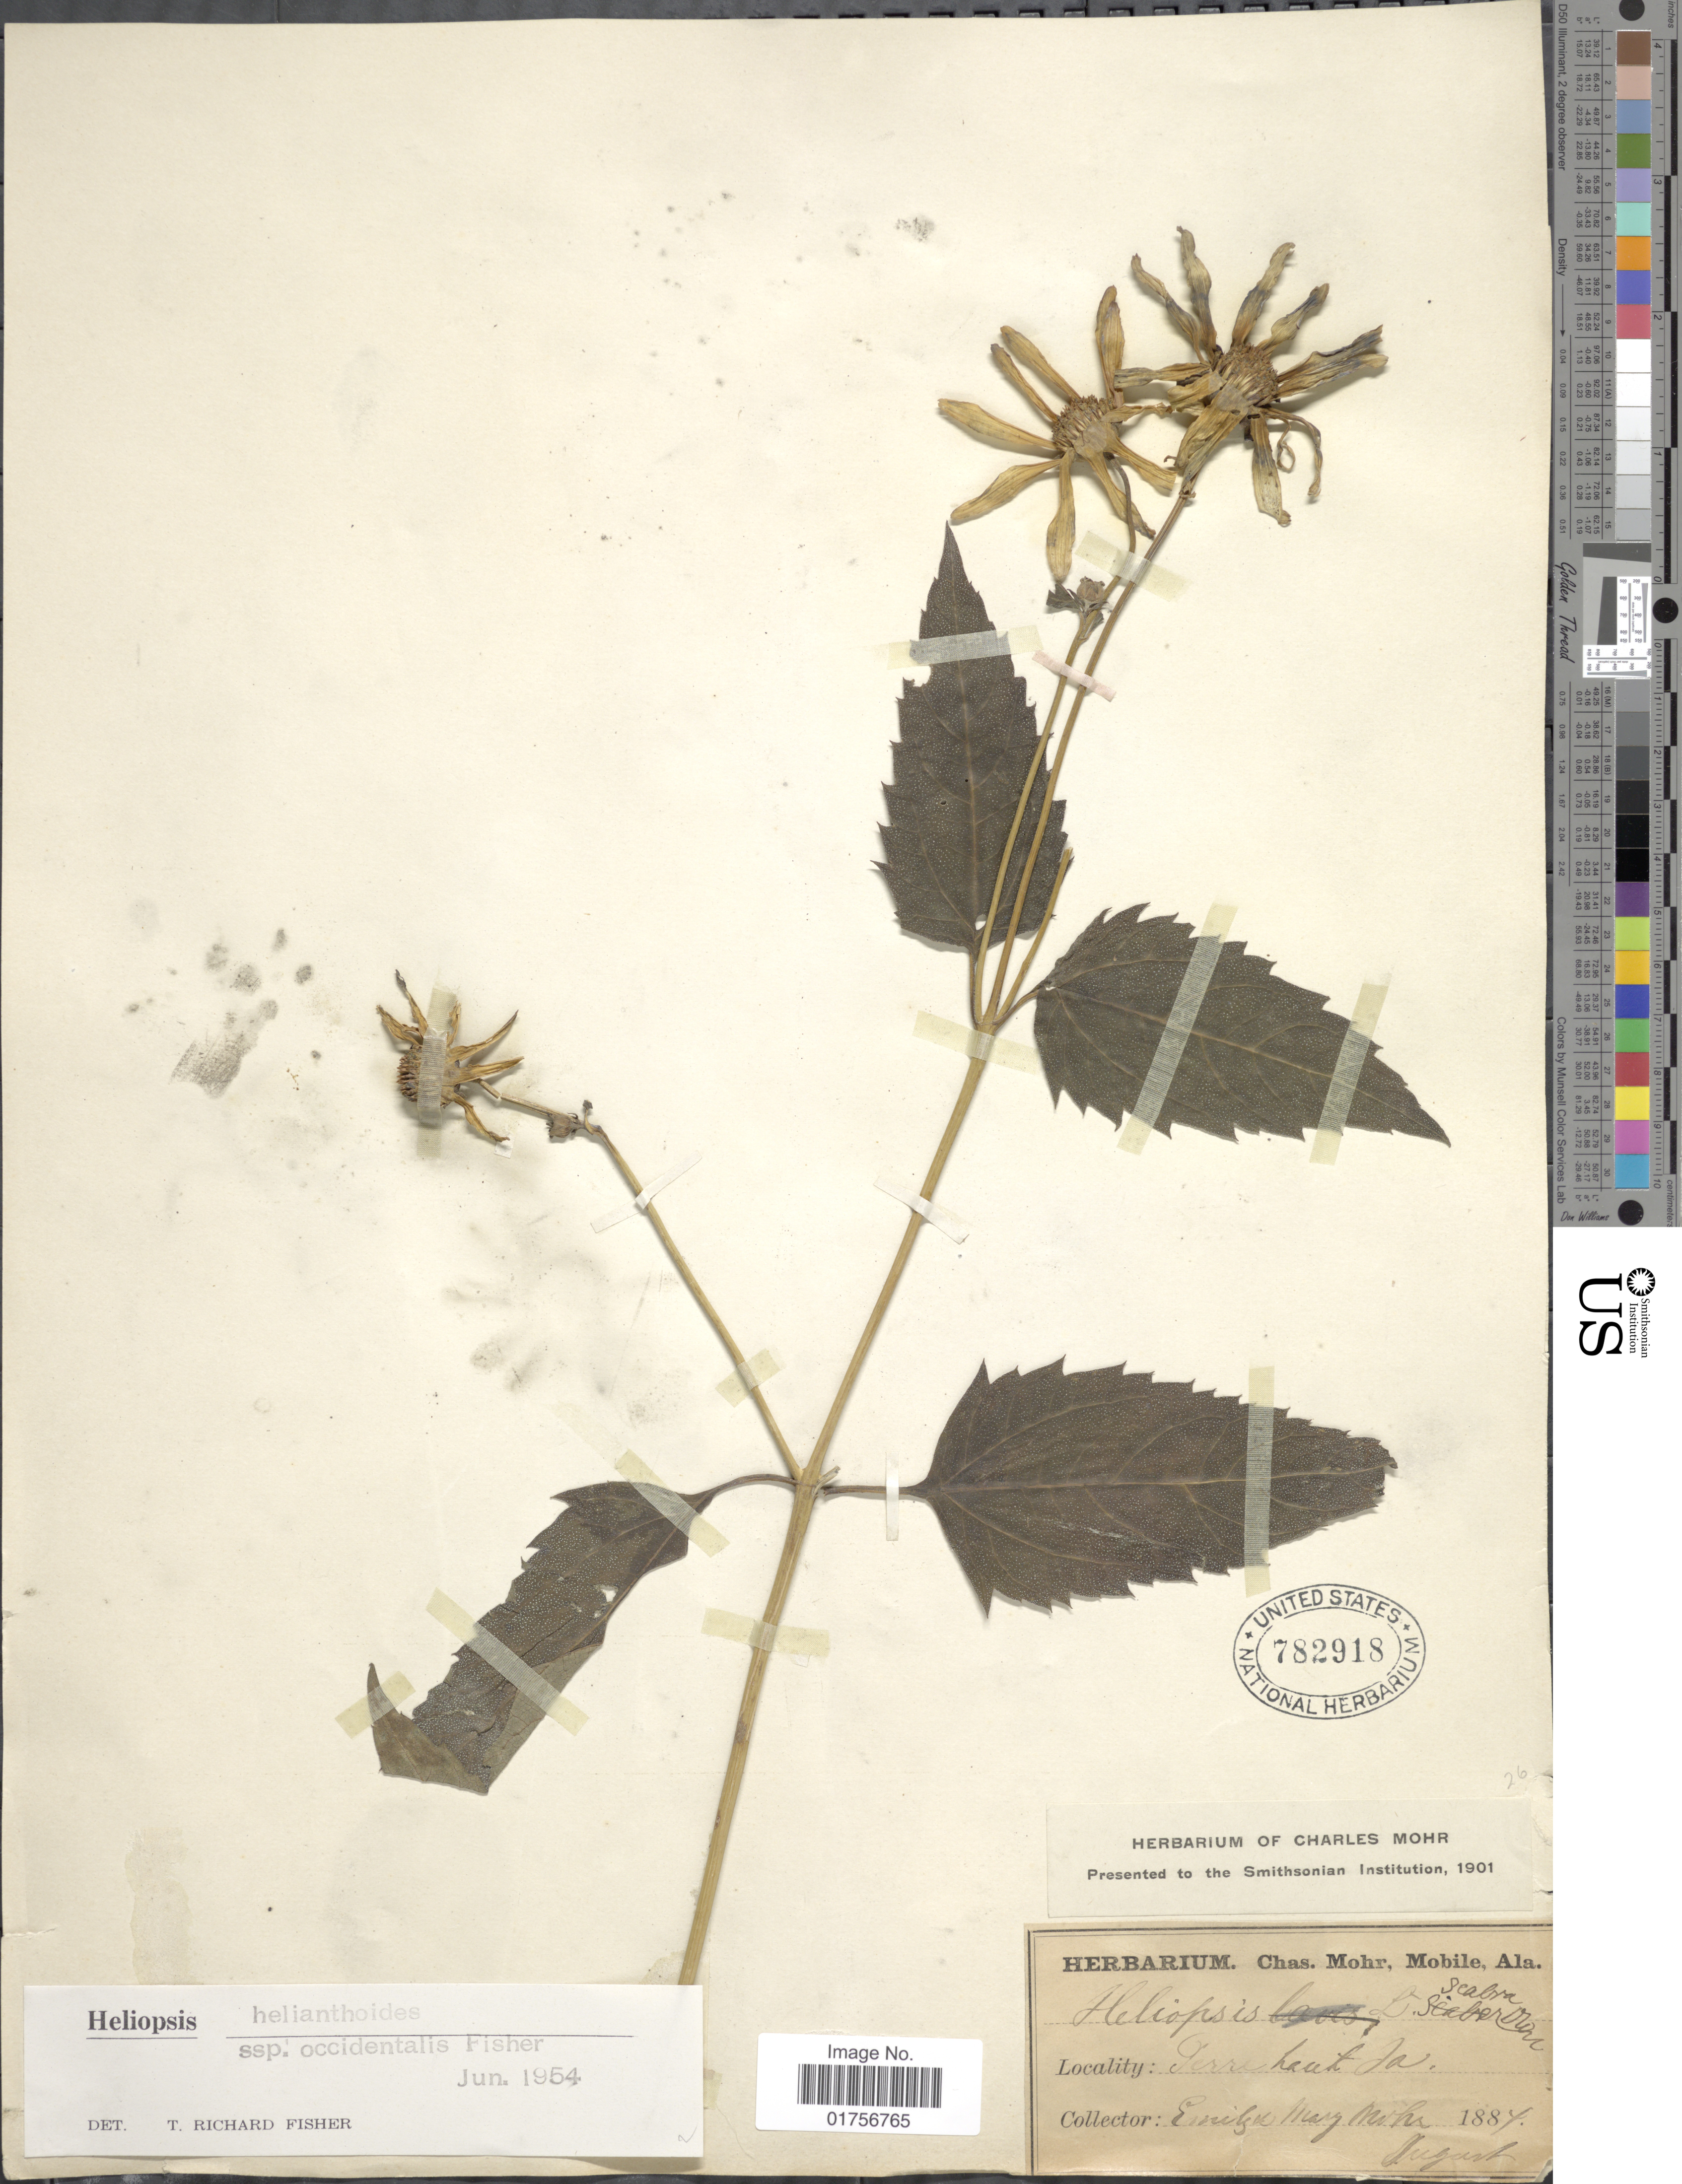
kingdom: Plantae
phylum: Tracheophyta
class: Magnoliopsida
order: Asterales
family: Asteraceae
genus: Heliopsis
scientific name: Heliopsis helianthoides subsp. occidentalis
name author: T.R. Fisher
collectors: E. Mohr & M. Mohr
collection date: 1884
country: United States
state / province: Indiana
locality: Terre haut, In.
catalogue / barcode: US 782918